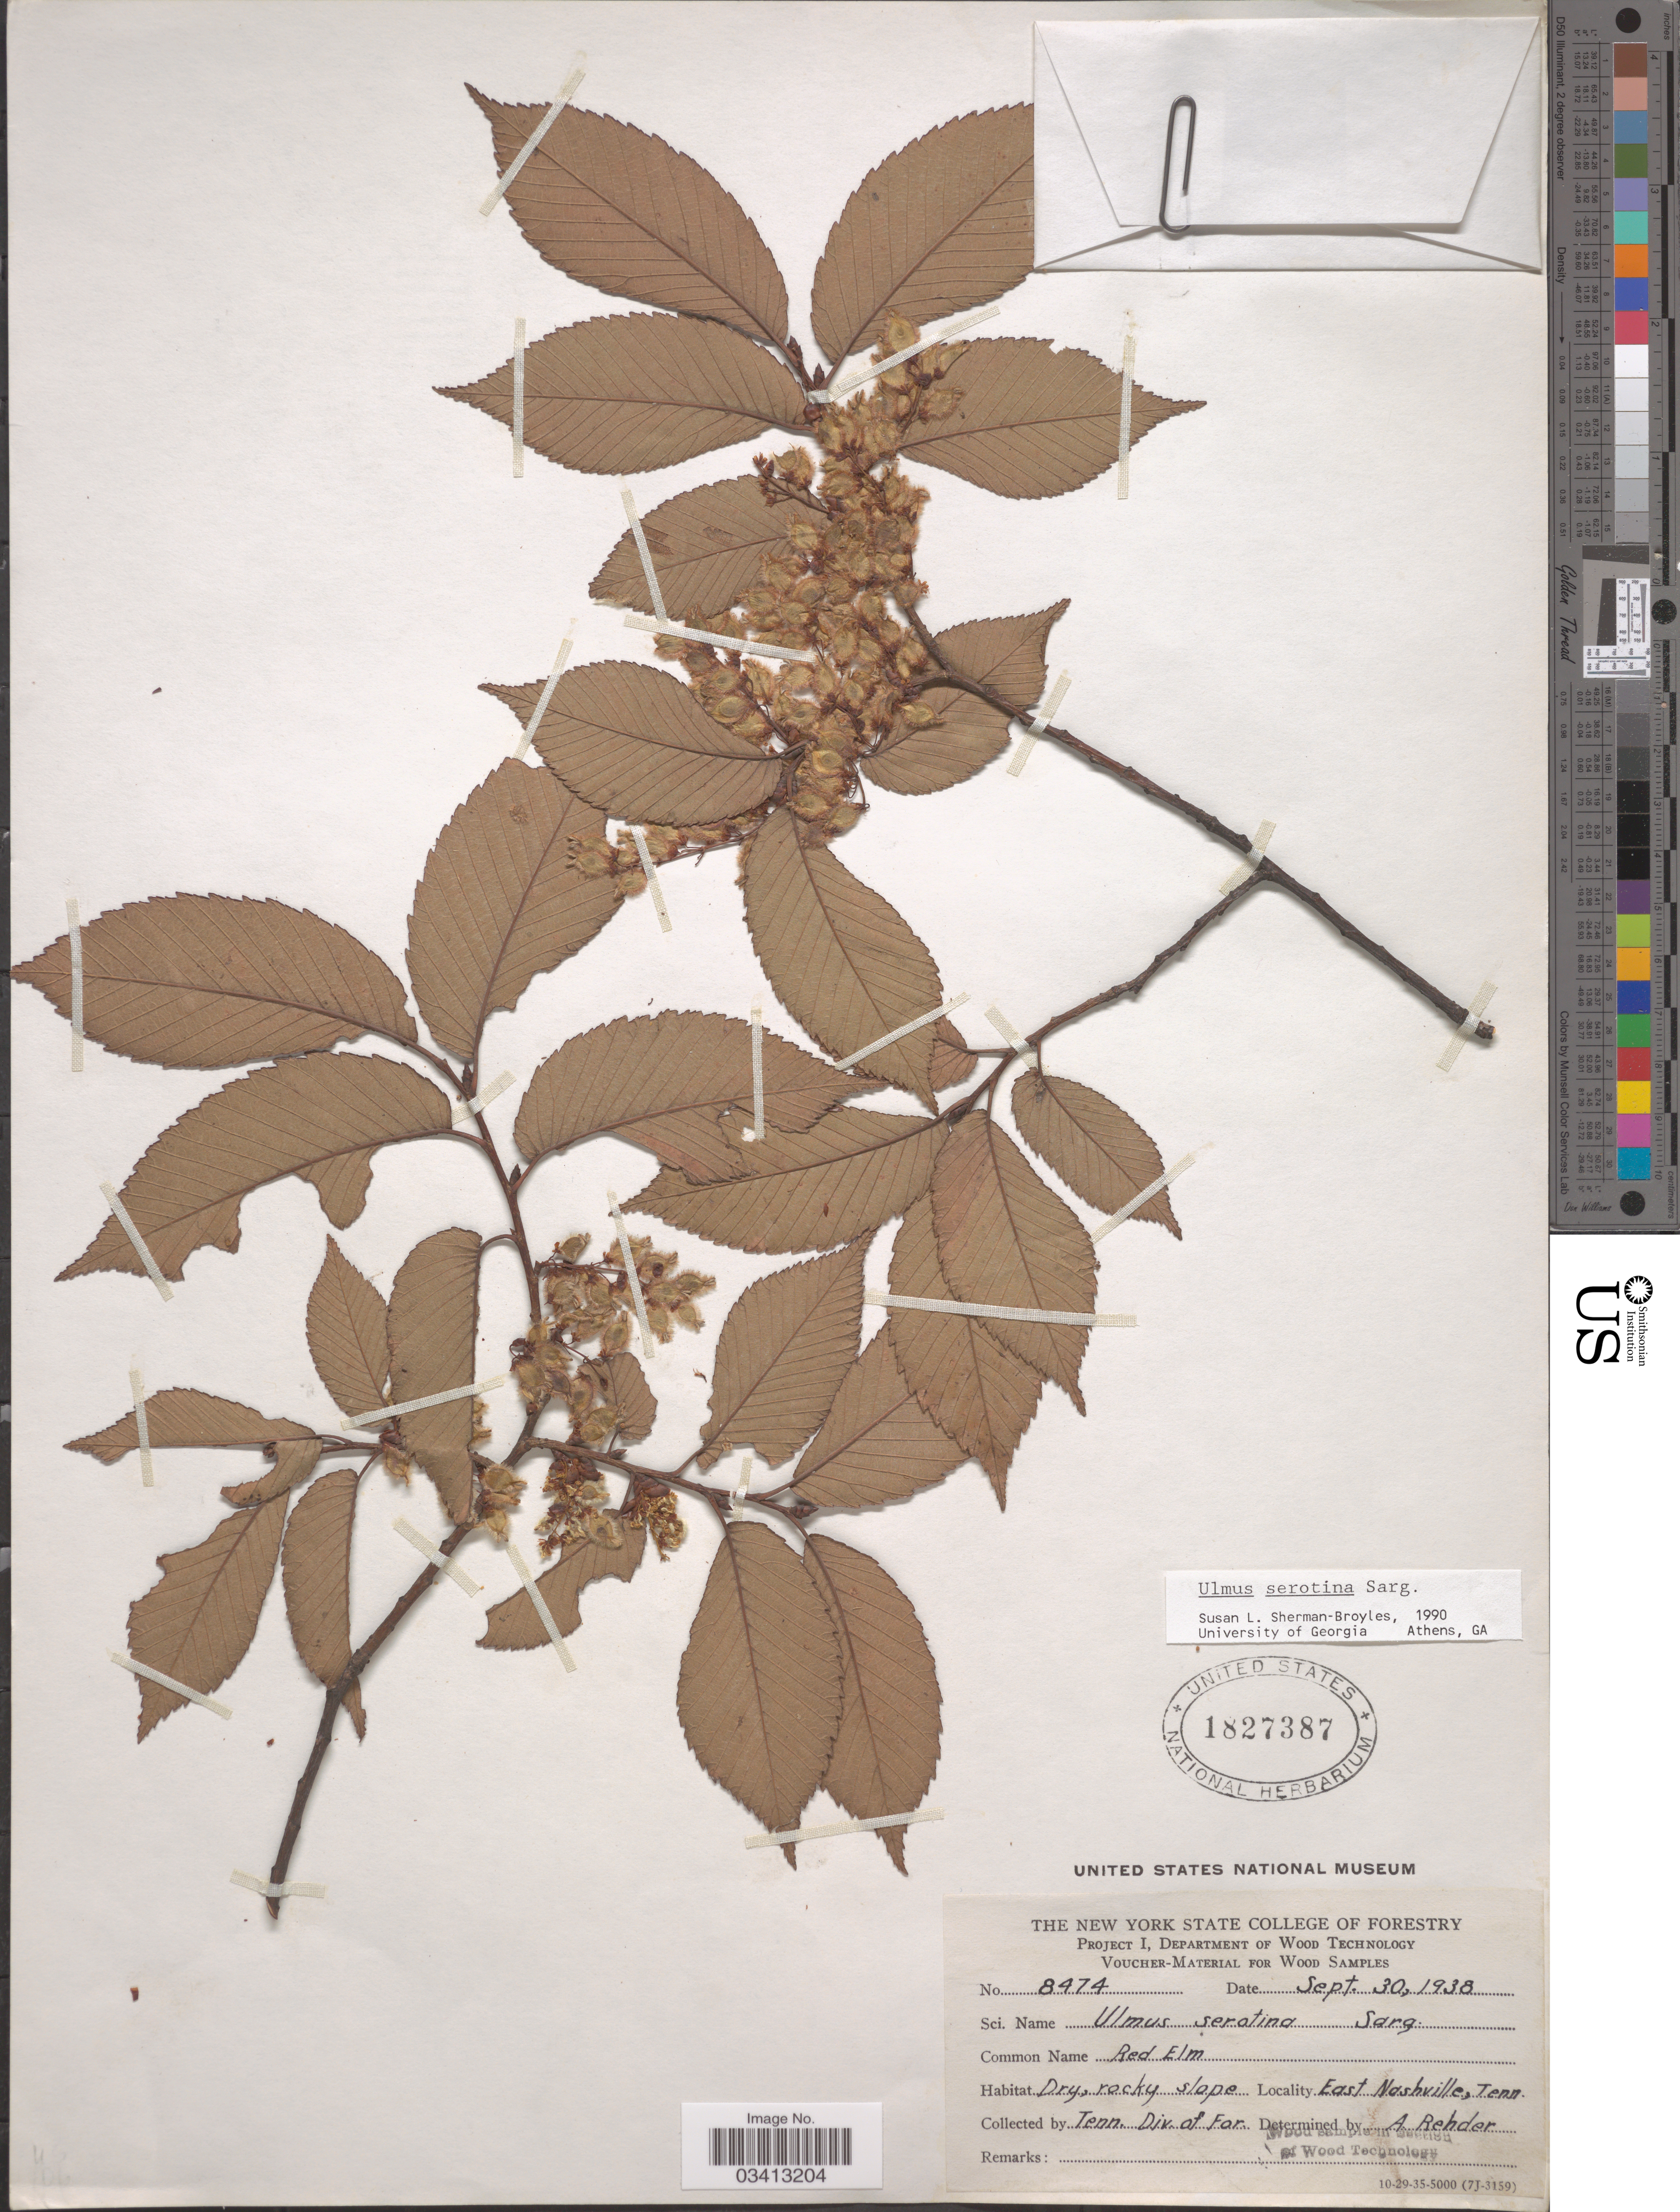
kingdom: Plantae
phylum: Tracheophyta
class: Magnoliopsida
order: Rosales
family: Ulmaceae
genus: Ulmus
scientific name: Ulmus serotina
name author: Sarg.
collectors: Tenn. Div. of For.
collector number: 8474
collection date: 1938-09-30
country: United States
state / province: Tennessee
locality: East Nashville.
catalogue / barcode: US 1827387